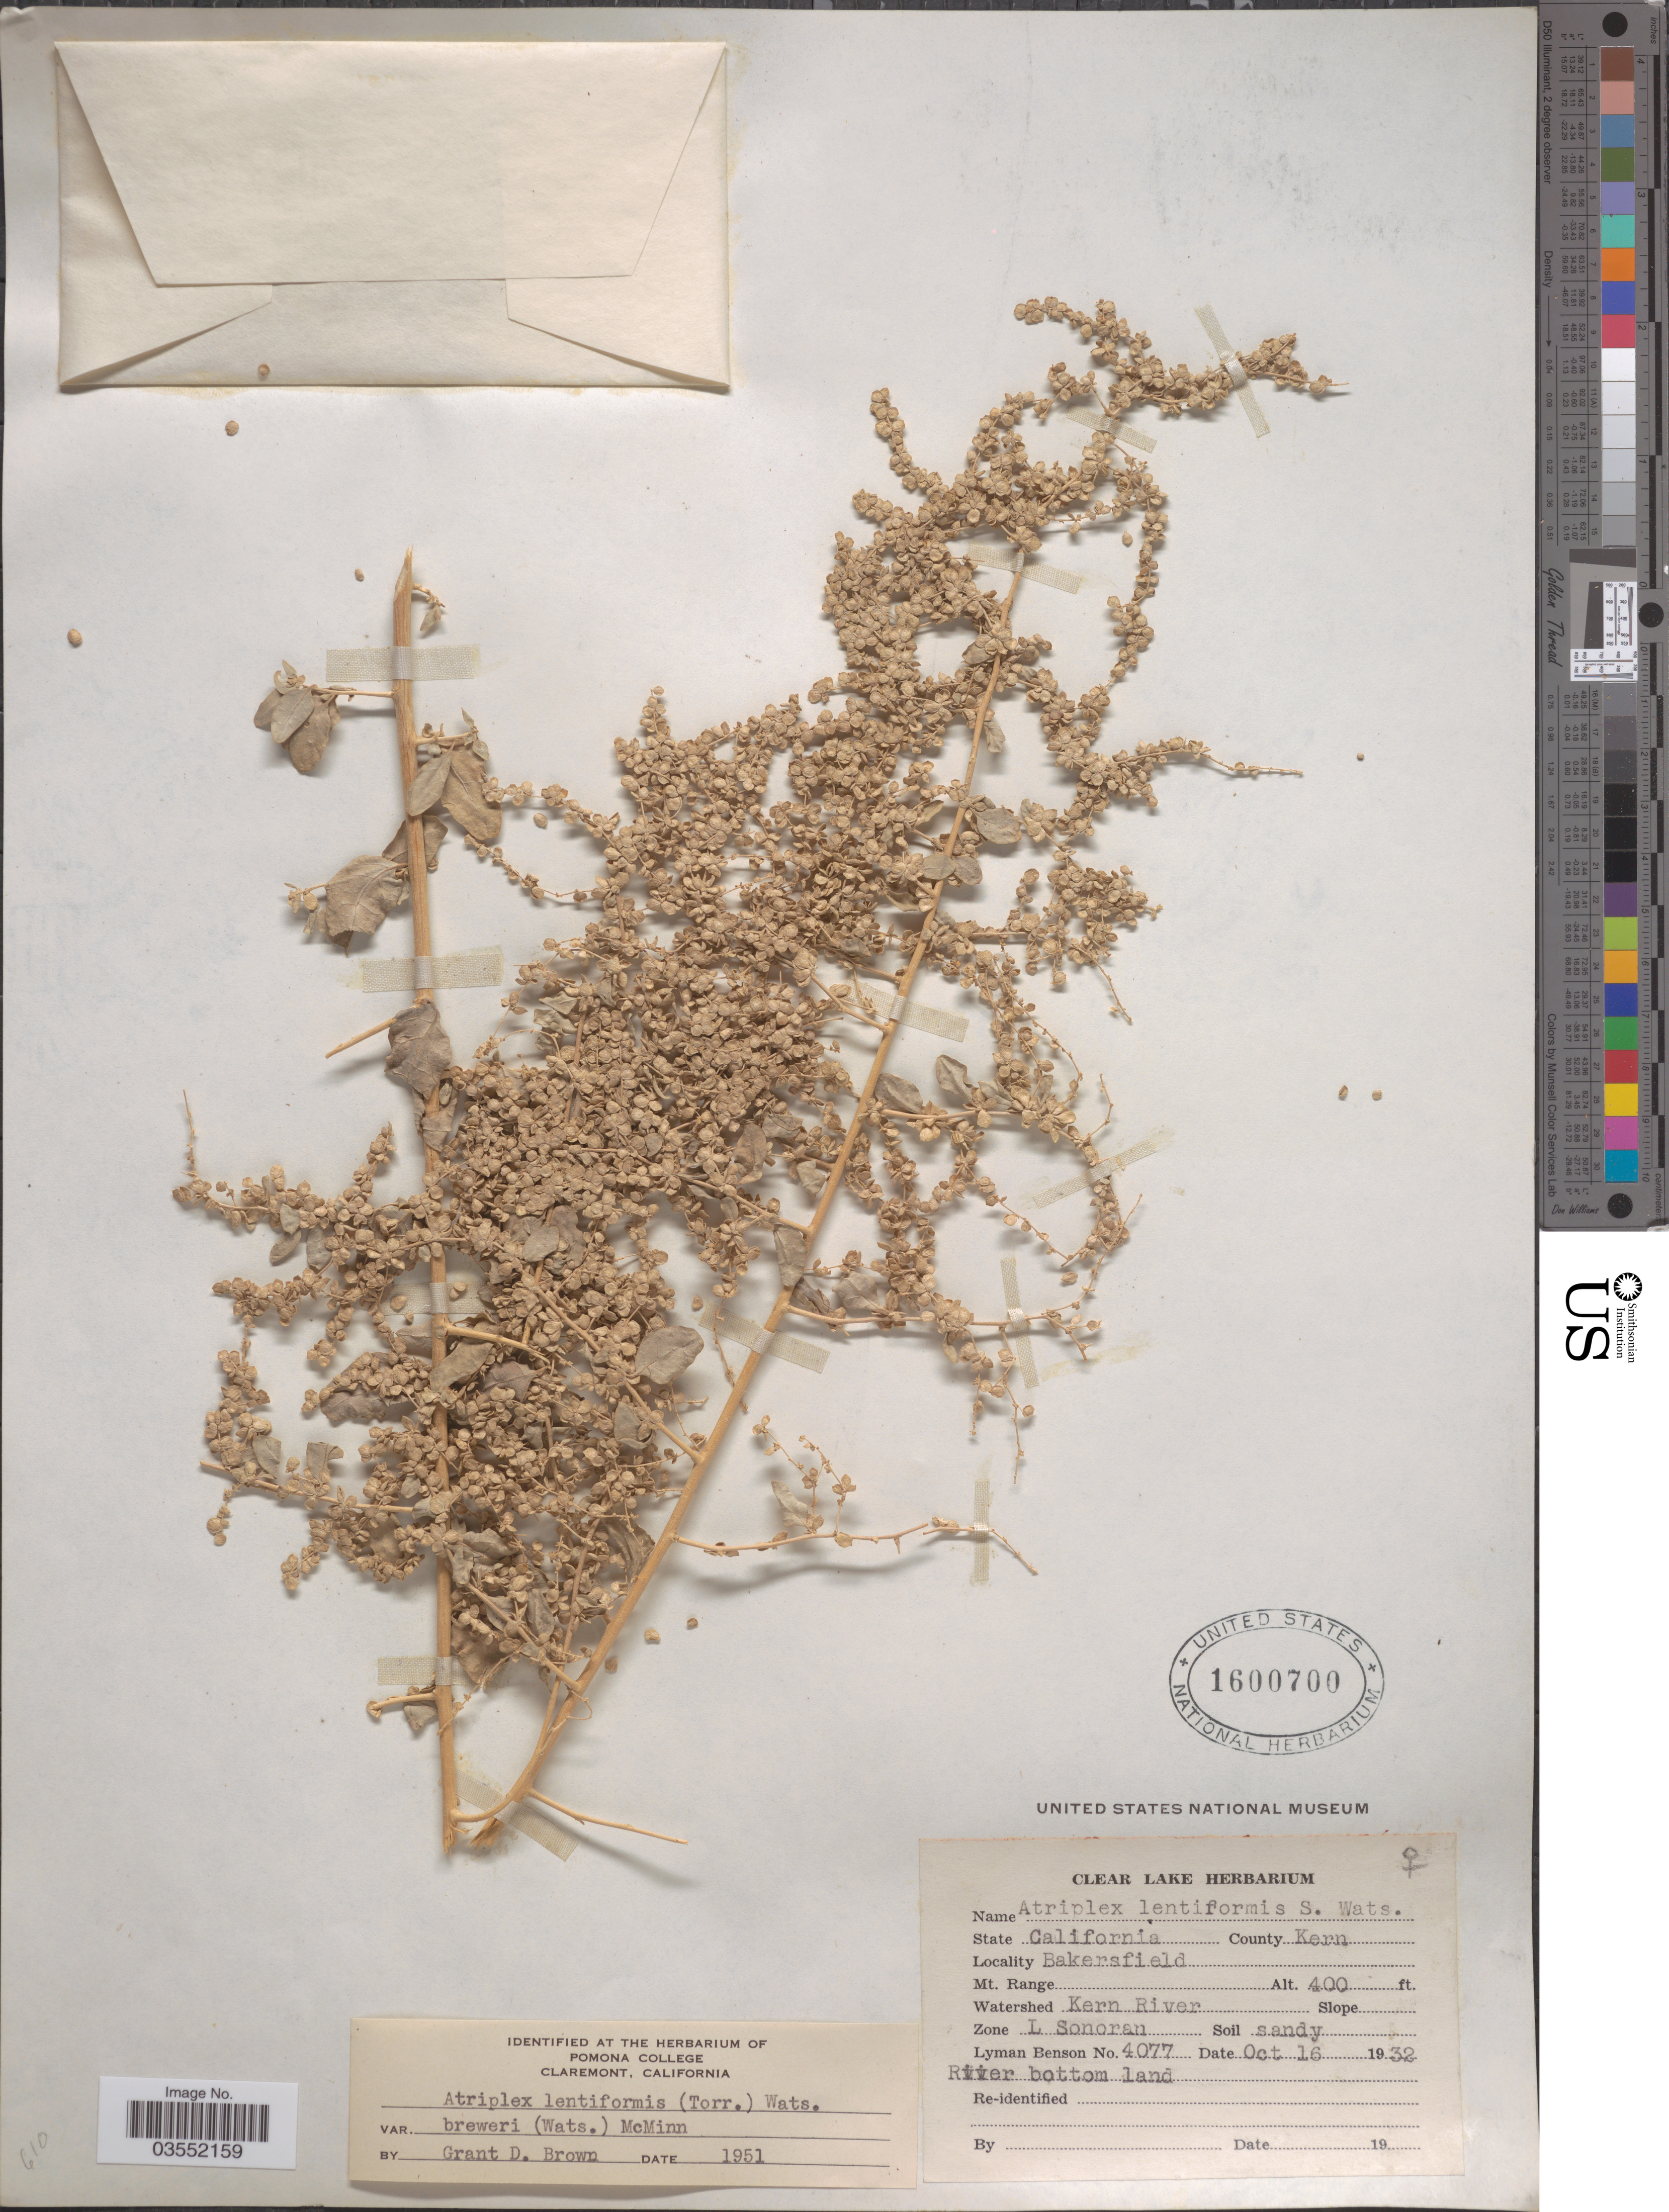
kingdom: Plantae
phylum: Tracheophyta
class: Magnoliopsida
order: Caryophyllales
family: Amaranthaceae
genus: Atriplex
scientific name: Atriplex lentiformis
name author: (Torr.) S. Watson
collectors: L. D. Benson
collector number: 4077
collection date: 1932-10-16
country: United States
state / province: California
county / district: Kern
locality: County Kern. Bakersfield. Watershed Kern River. Zone L Sonoran.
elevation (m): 122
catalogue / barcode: US 1600700